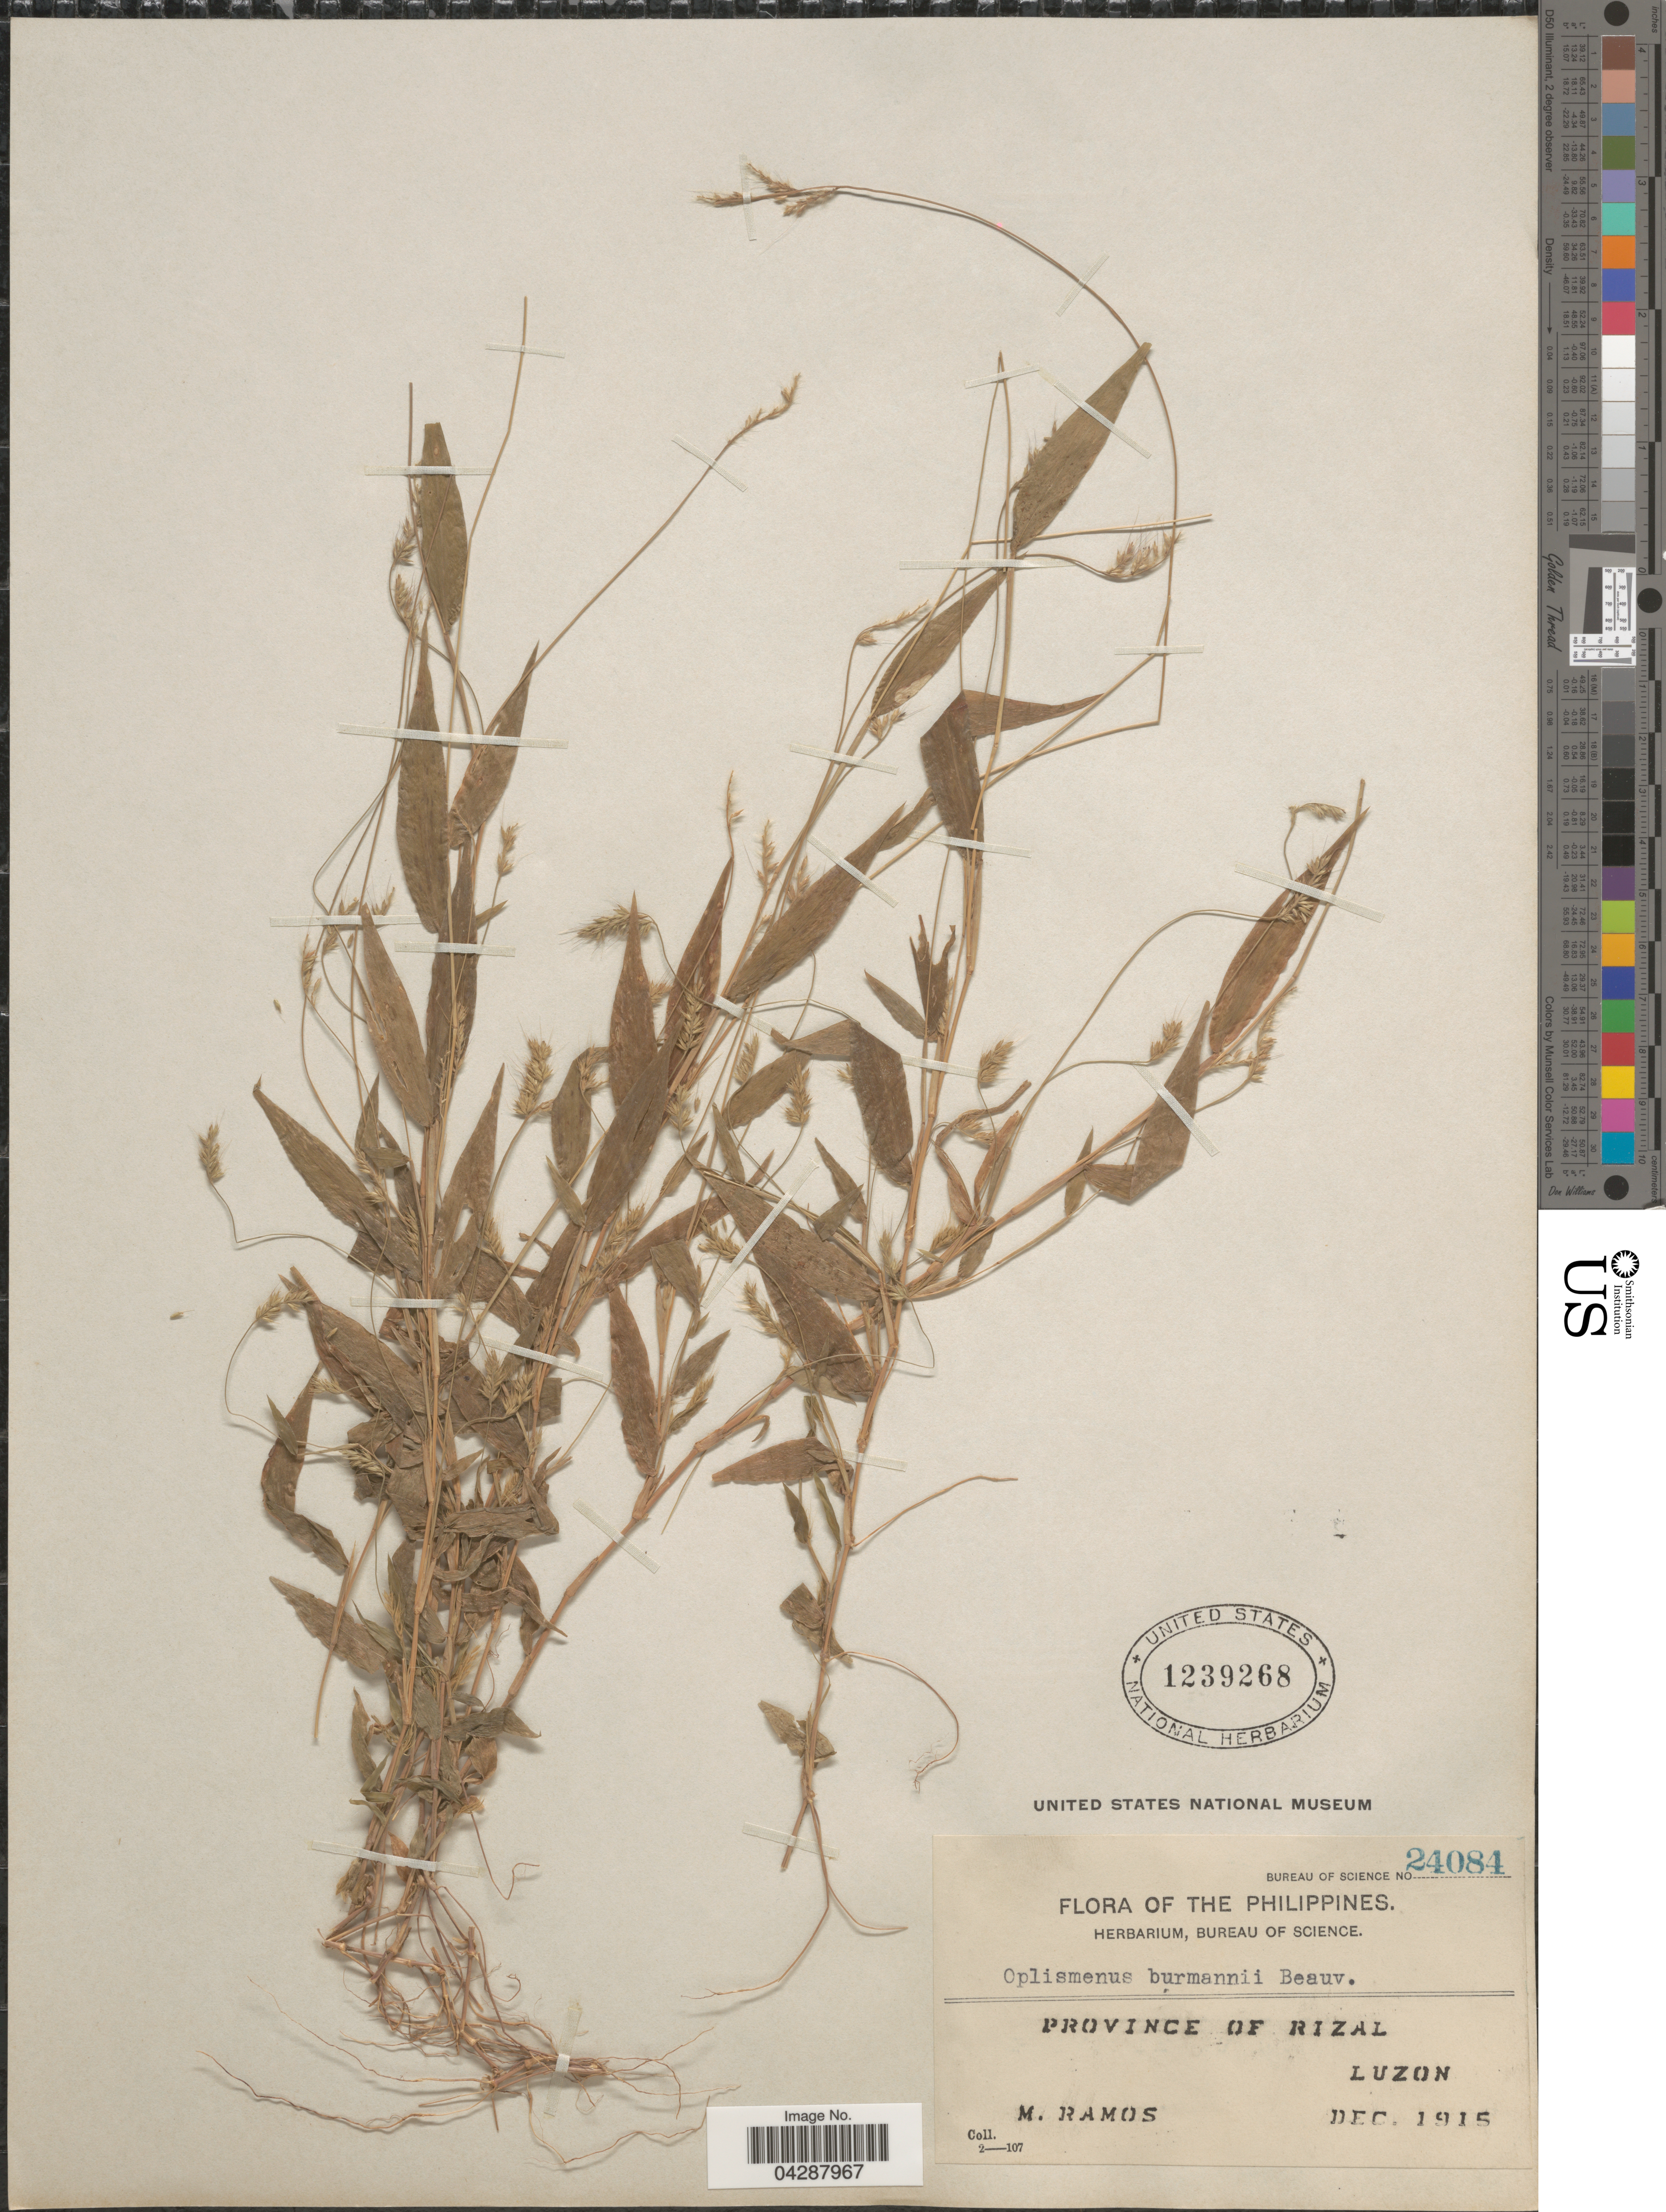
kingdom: Plantae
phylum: Tracheophyta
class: Liliopsida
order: Poales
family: Poaceae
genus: Oplismenus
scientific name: Oplismenus burmannii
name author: (Retz.) P. Beauv.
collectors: M. Ramos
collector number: Bureau of Science 24084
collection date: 1915-12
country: Philippines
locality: Province of Rizal. Luzon.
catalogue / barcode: US 1239268